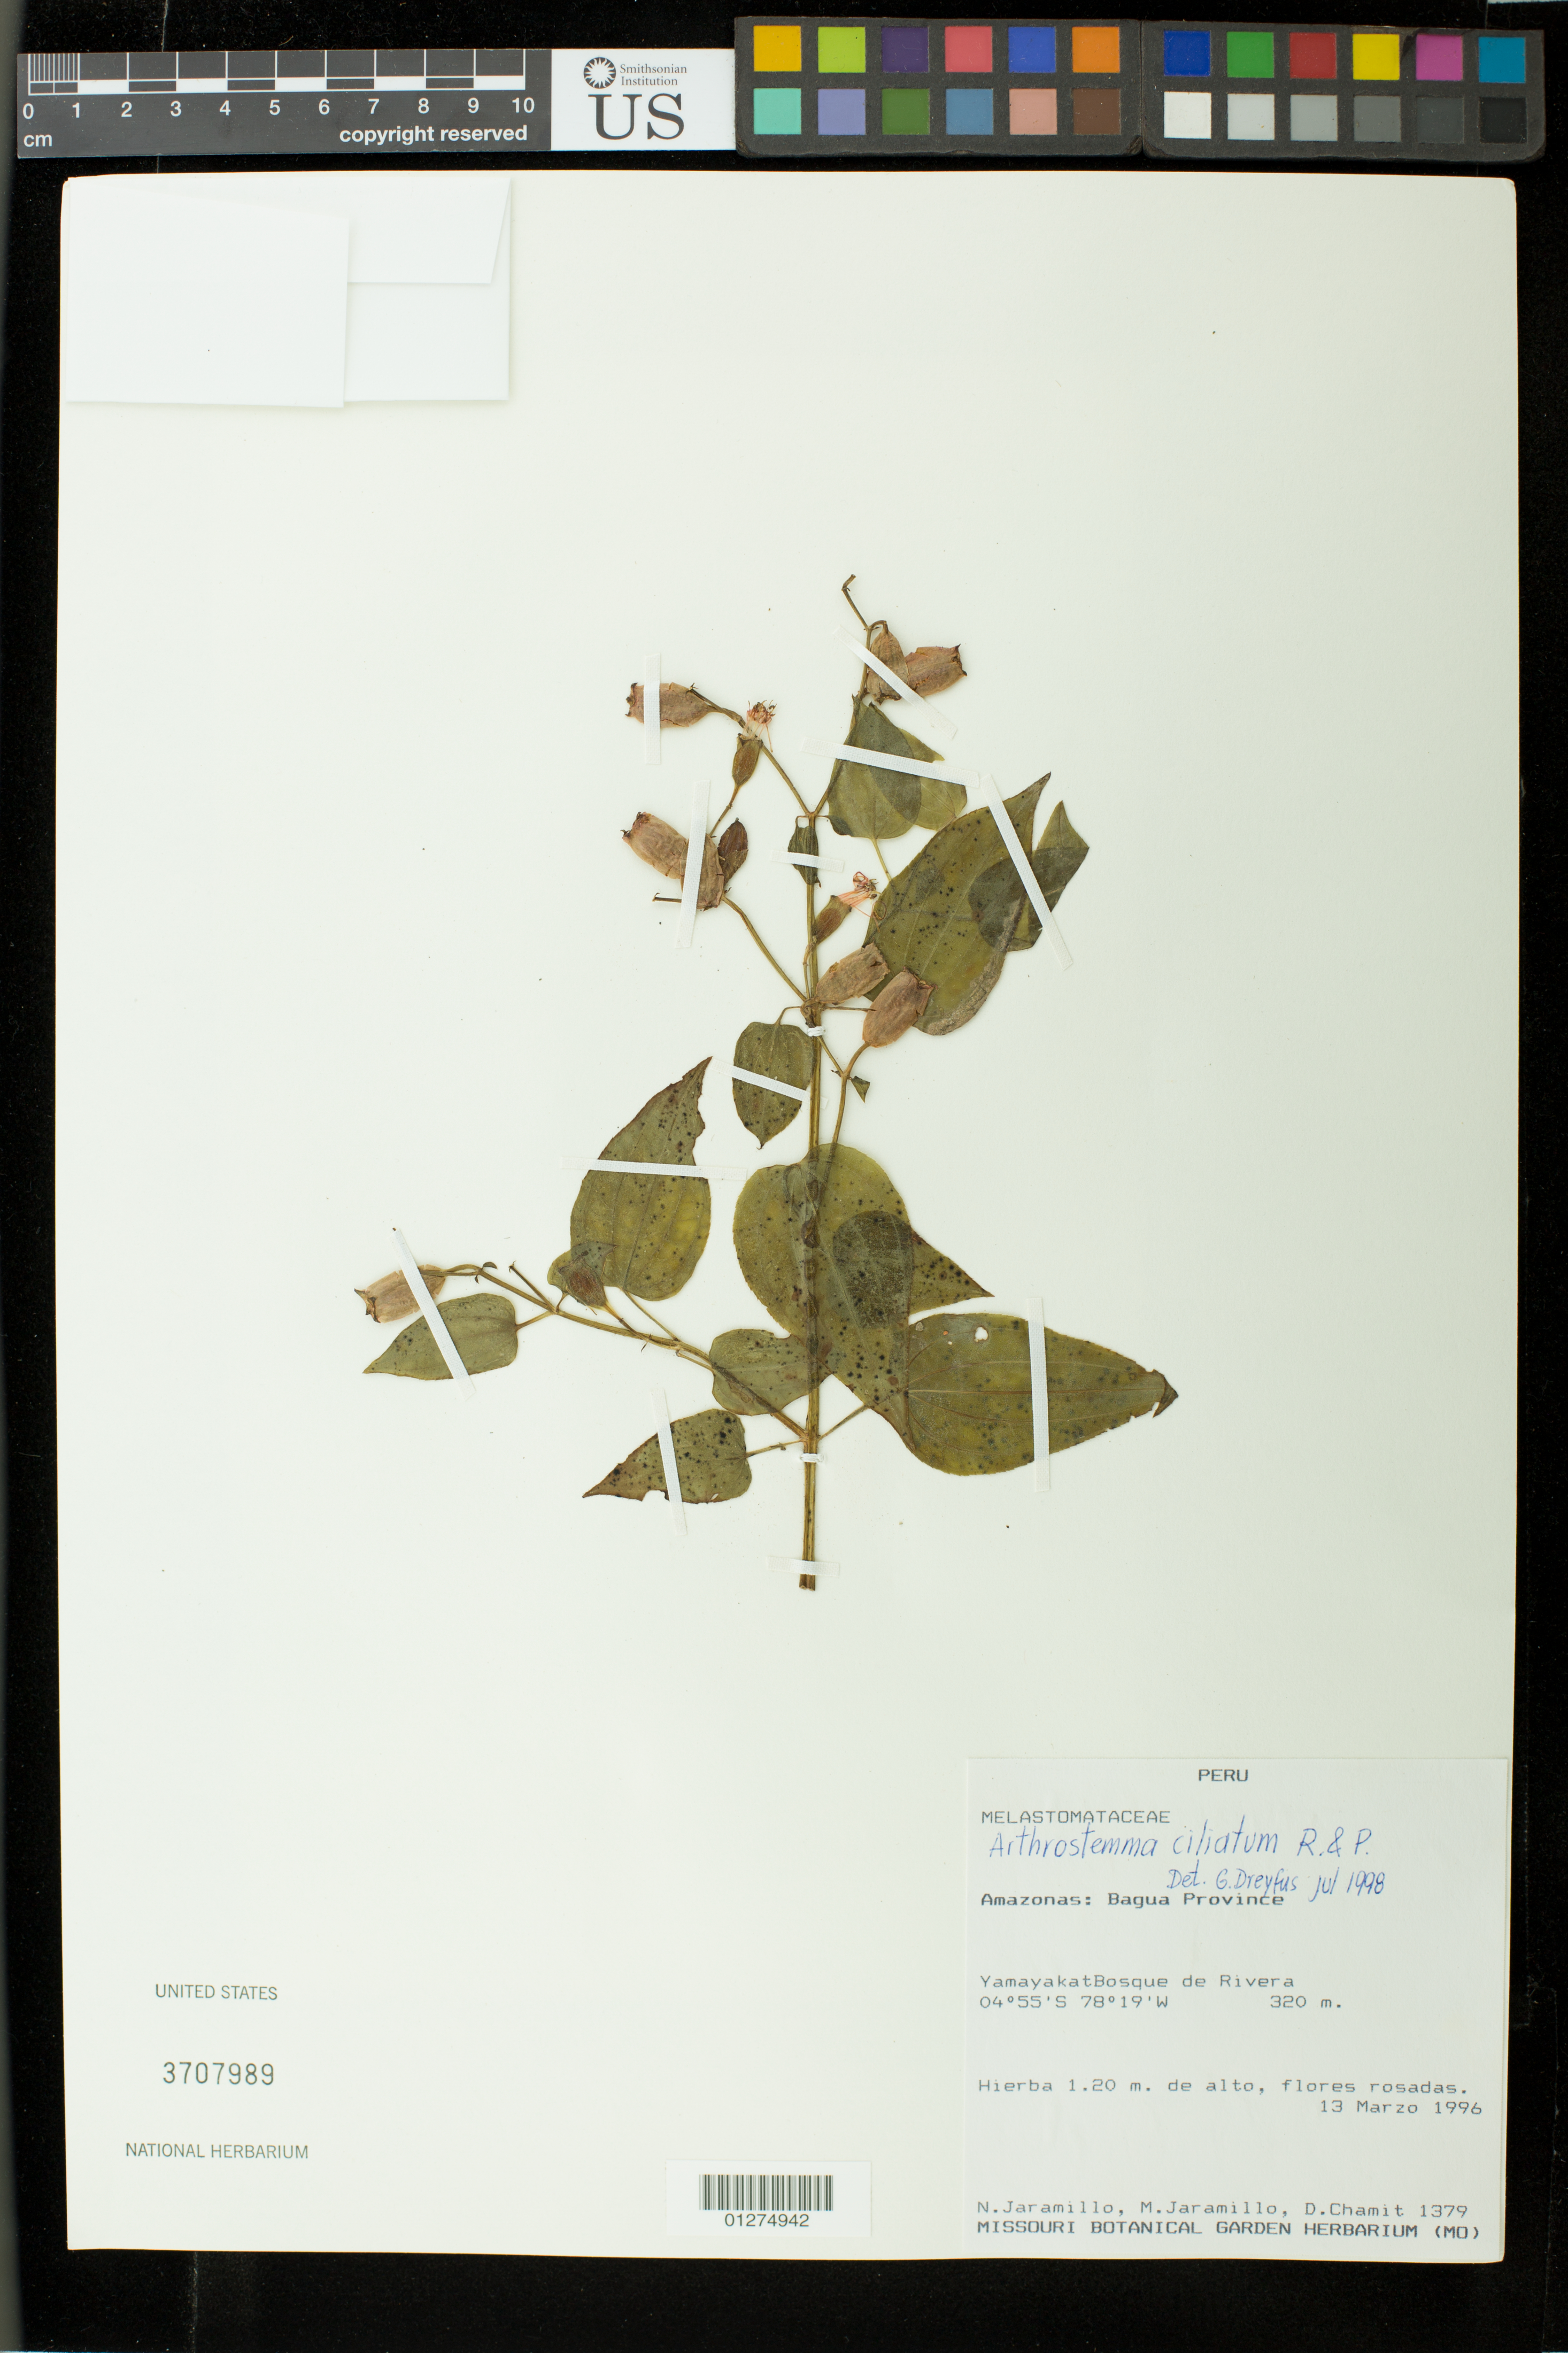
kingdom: Plantae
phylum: Tracheophyta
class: Magnoliopsida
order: Myrtales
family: Melastomataceae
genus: Arthrostemma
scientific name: Arthrostemma ciliatum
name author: Pav. ex D. Don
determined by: Dreyfus, G.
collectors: N. Jaramillo, M. Jaramillo & D. Chamit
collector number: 1379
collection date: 1996-03-13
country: Peru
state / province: Amazonas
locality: Bagua Province, Yamayakat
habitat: bosque de rivera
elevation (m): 320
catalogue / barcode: US 3707989